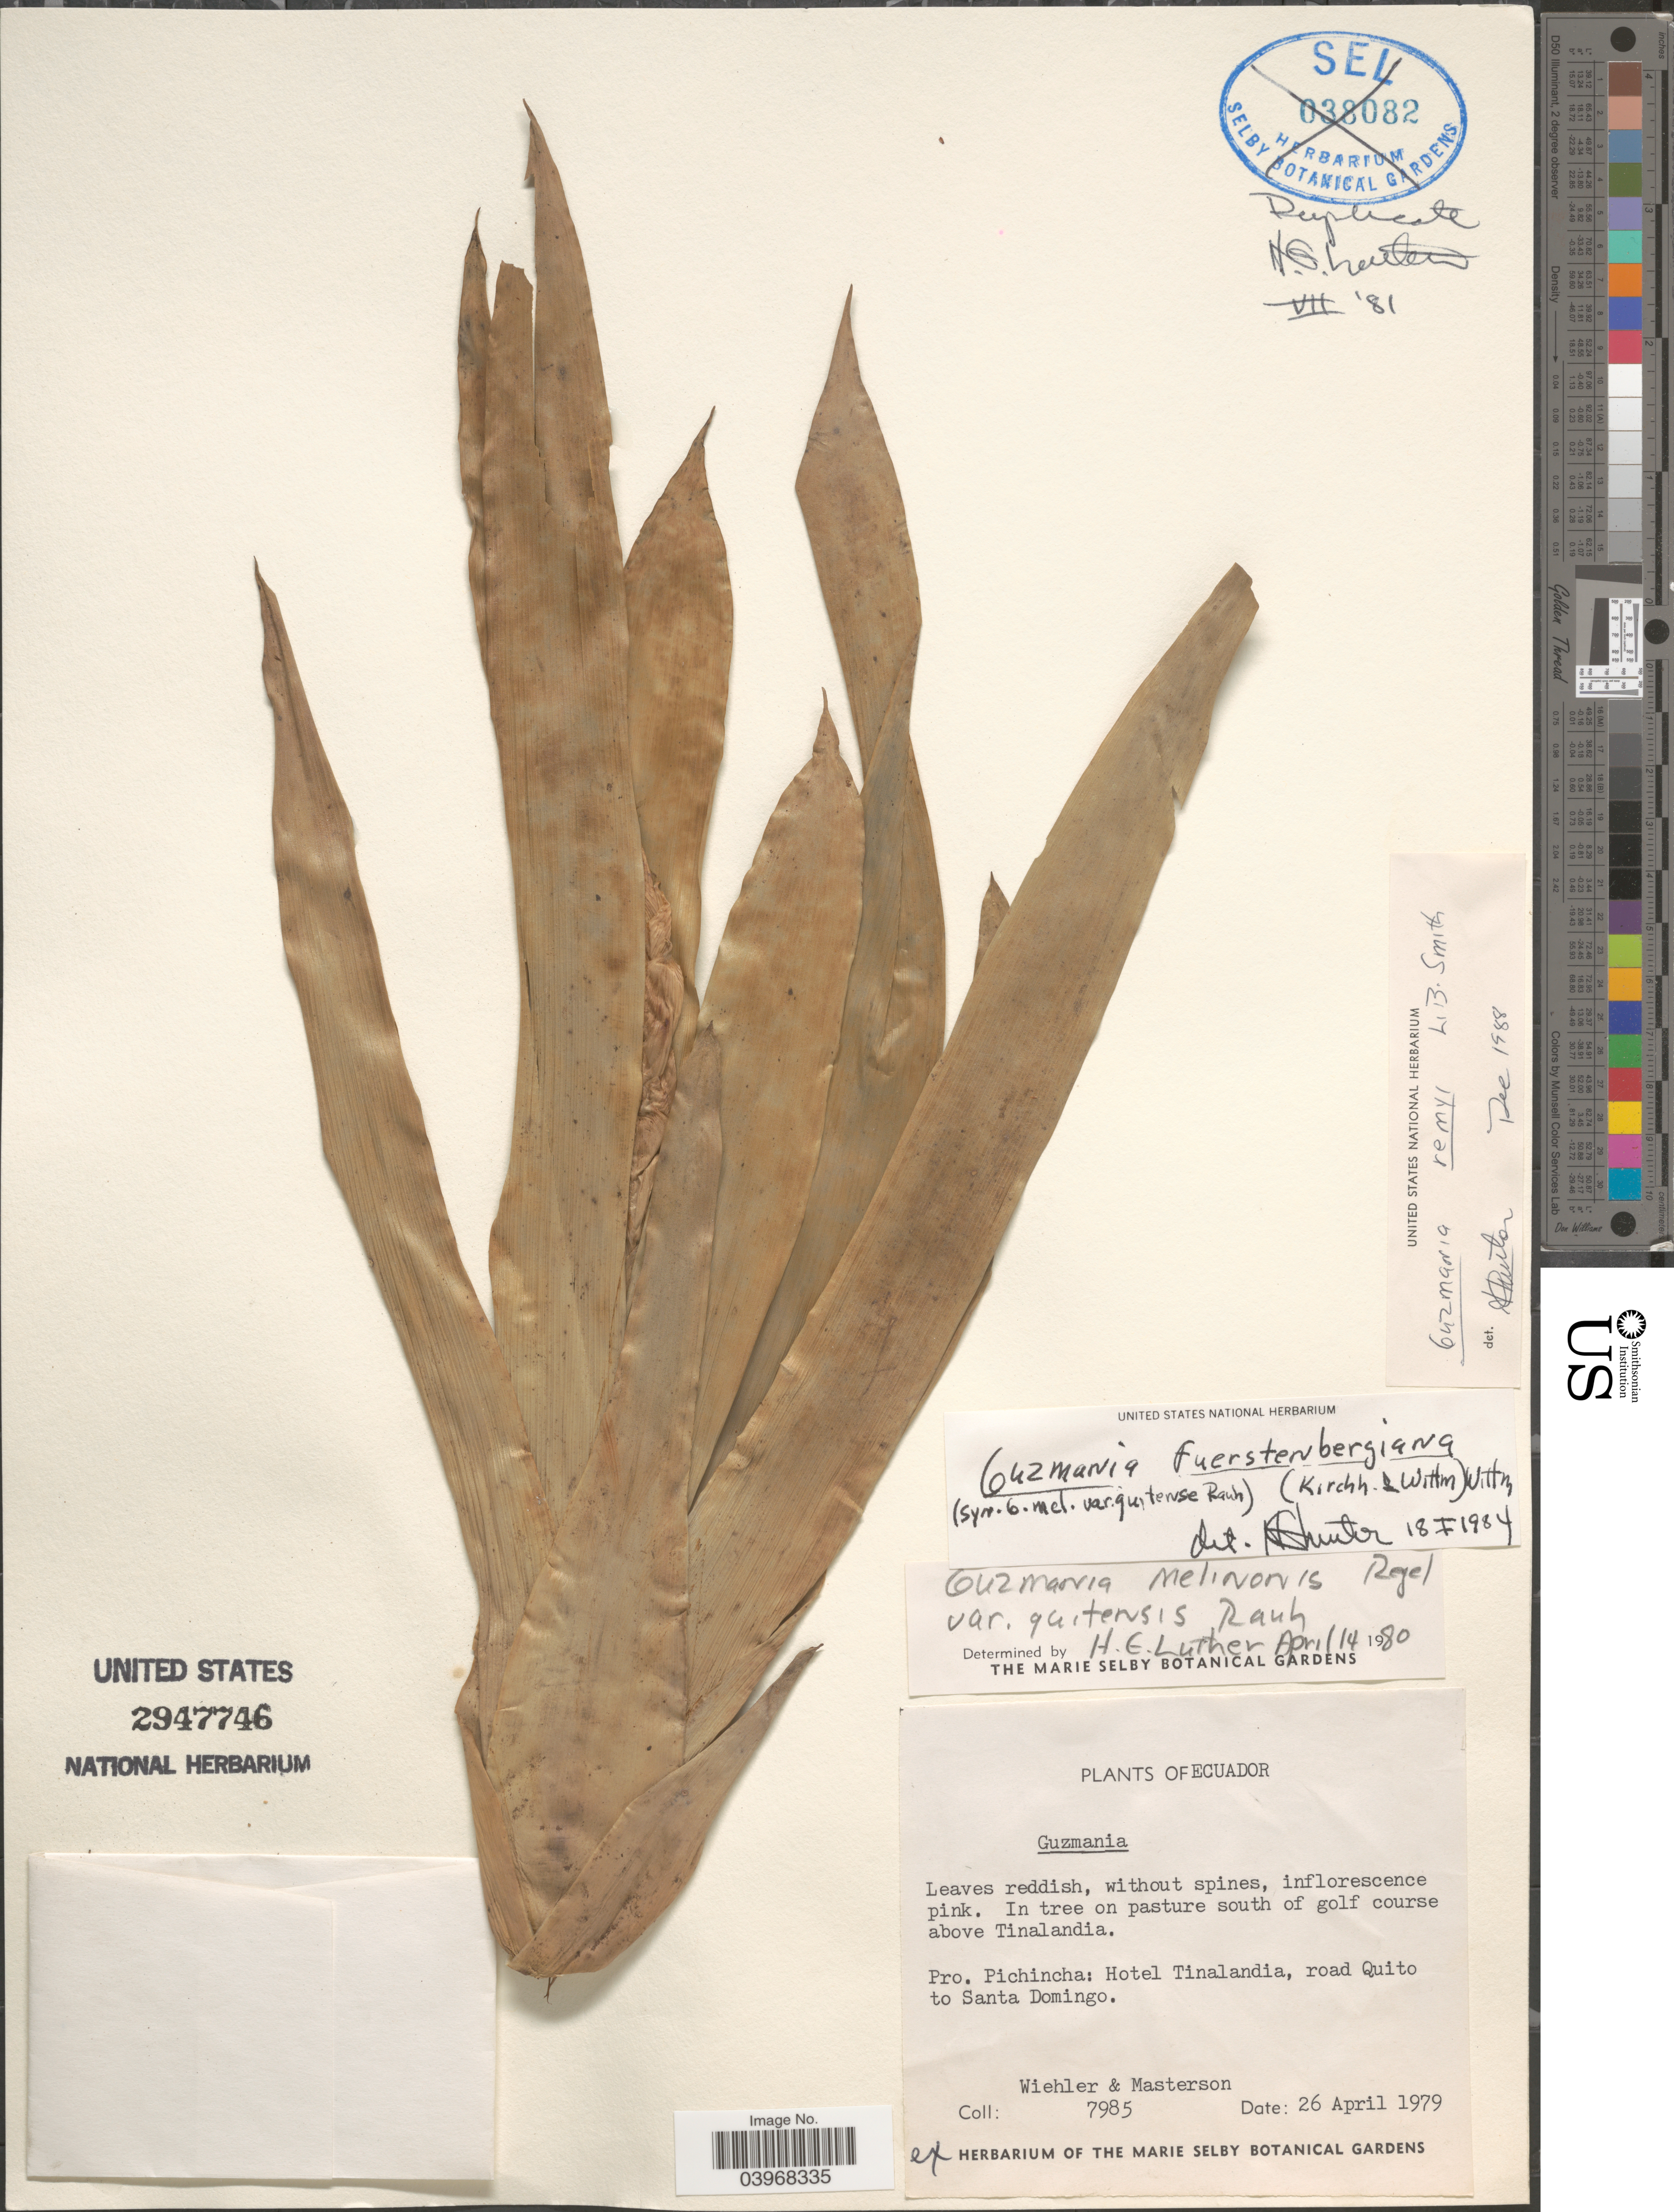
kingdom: Plantae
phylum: Tracheophyta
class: Liliopsida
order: Poales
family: Bromeliaceae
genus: Guzmania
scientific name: Guzmania fuerstenbergiana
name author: Wittm.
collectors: Wiehler & Masterson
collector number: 7985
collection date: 1979-04-26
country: Ecuador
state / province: Pichincha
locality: In tree on pasture south of golf course above Tinalandia. Hotel Tinalandia, road Quito to Santo Domingo.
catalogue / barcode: US 2947746